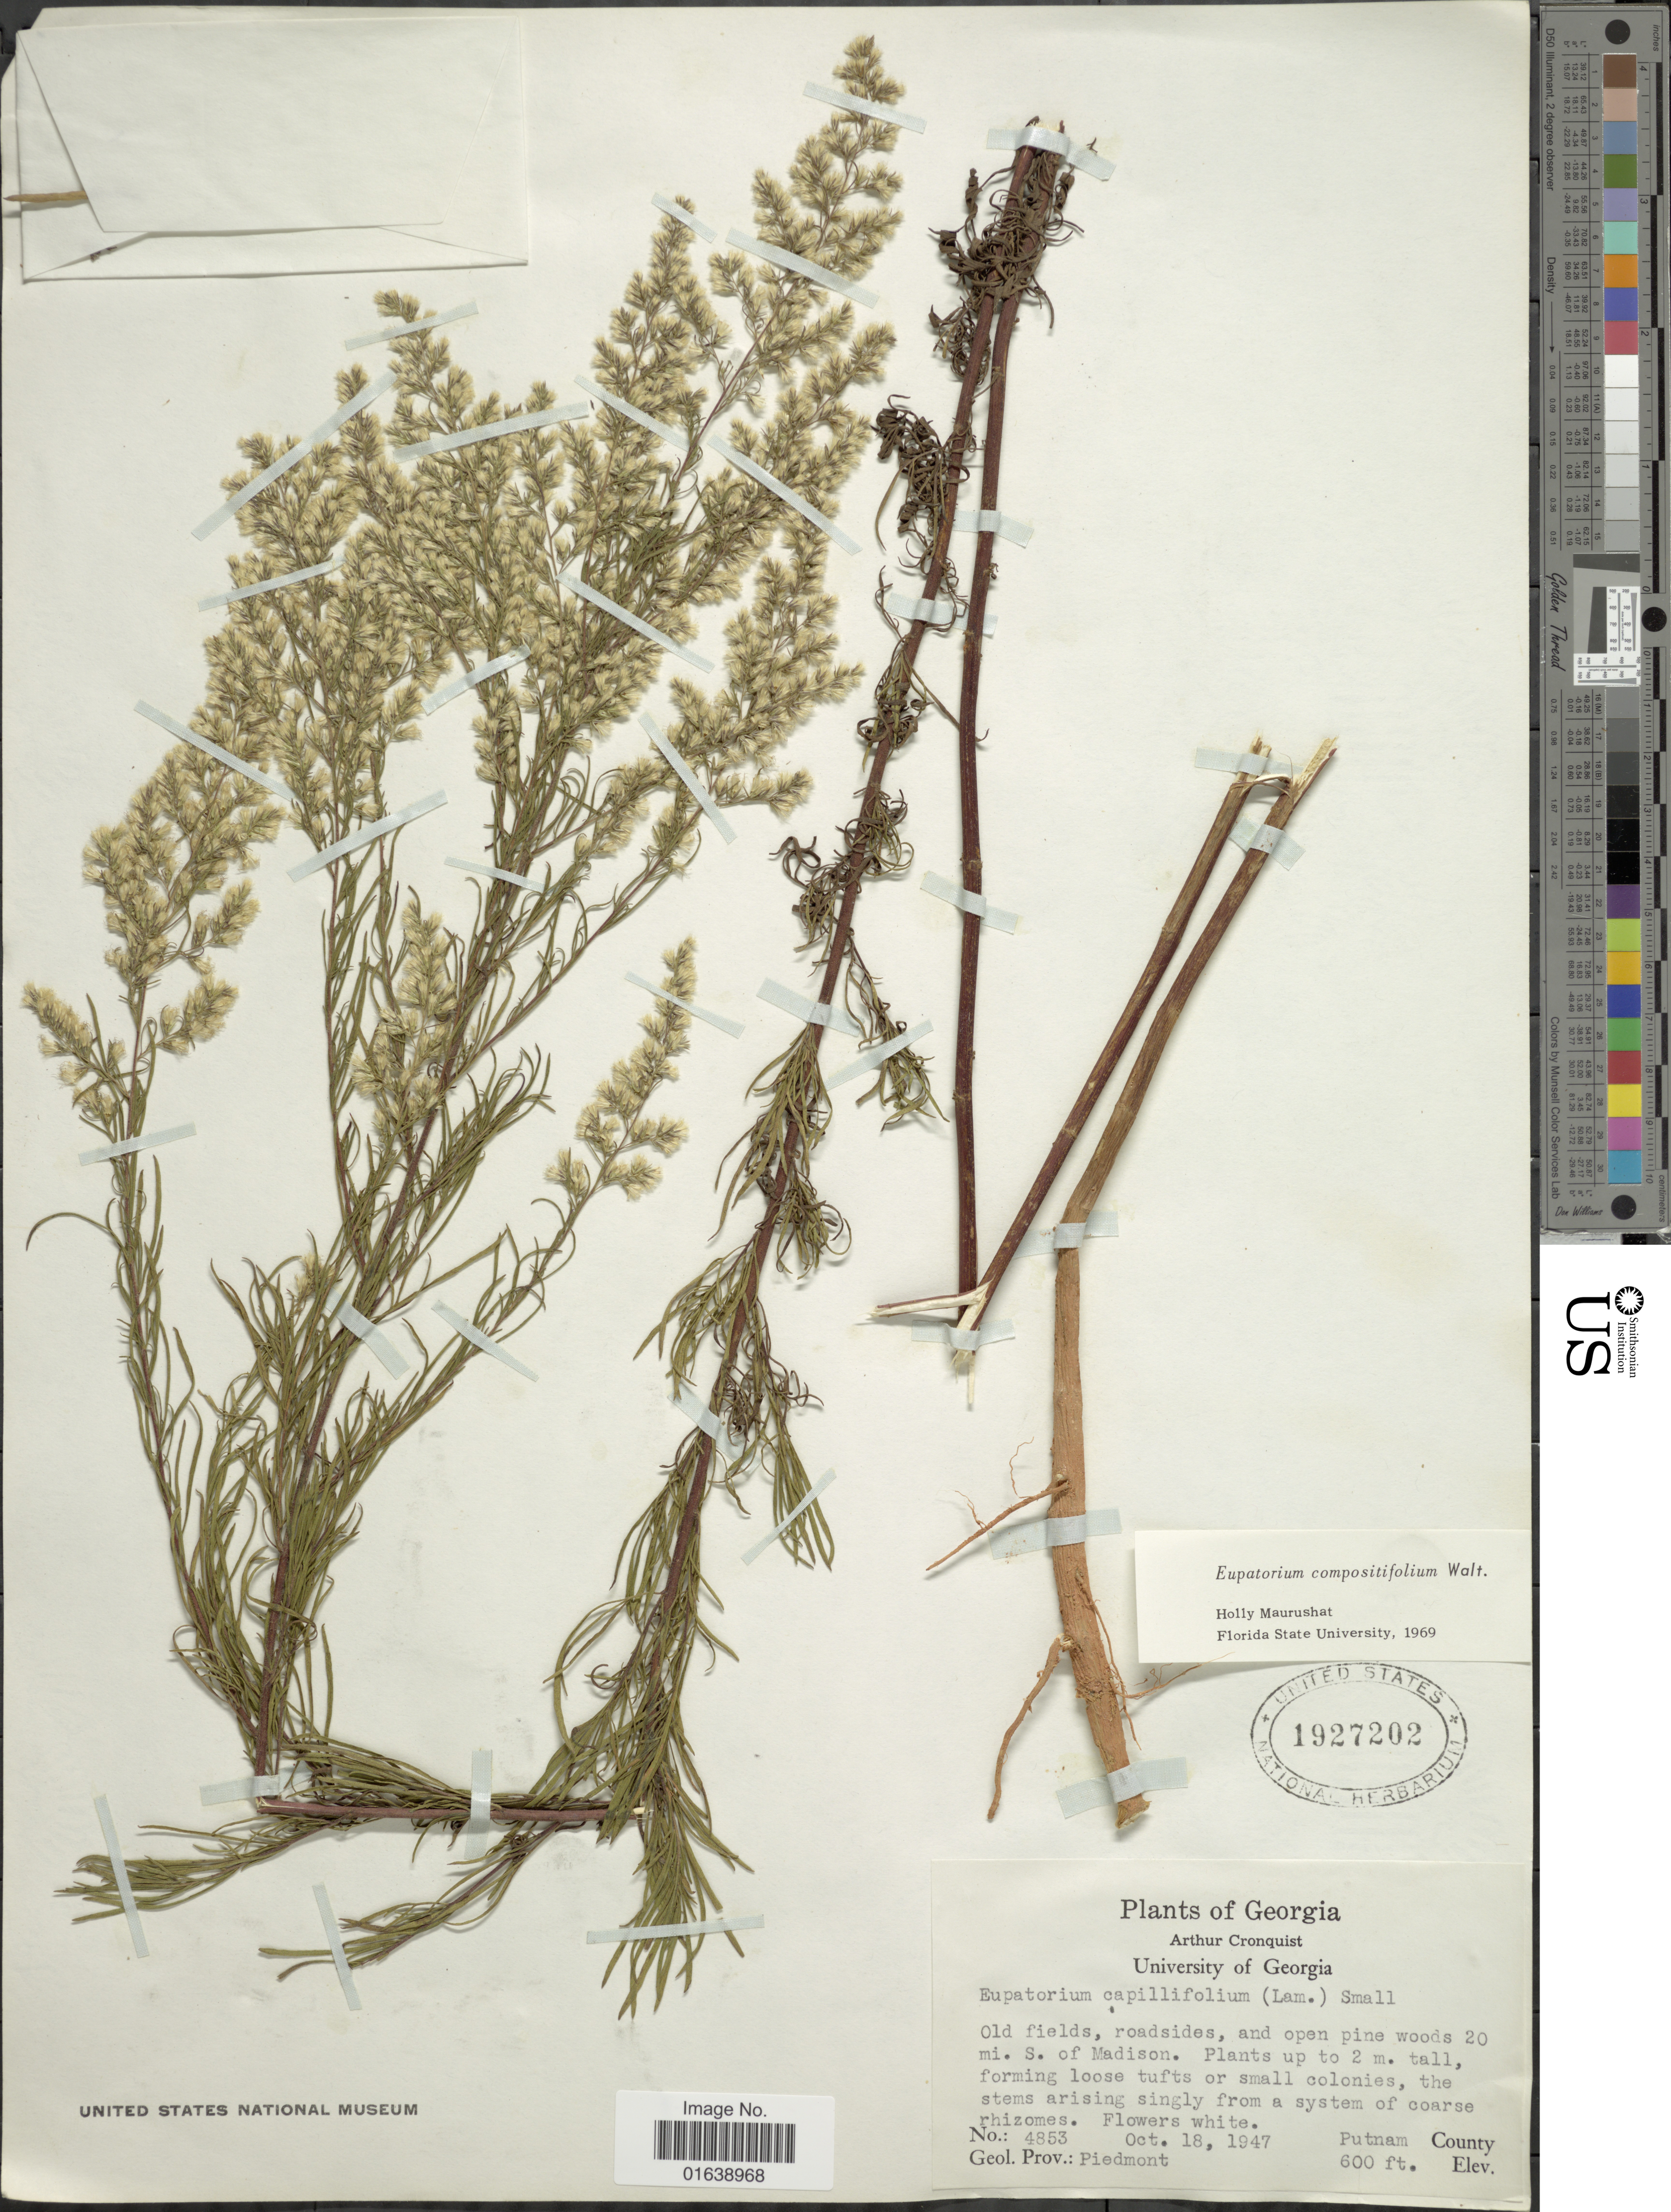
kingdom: Plantae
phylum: Tracheophyta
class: Magnoliopsida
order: Asterales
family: Asteraceae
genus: Eupatorium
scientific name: Eupatorium compositifolium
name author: Walter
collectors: A. J. Cronquist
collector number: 4853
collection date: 1947-10-18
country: United States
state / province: Georgia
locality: Georgia. Old fields, roadsides, and open pine woods 20 mi. S. of Madison.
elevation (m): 183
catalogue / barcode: US 1927202